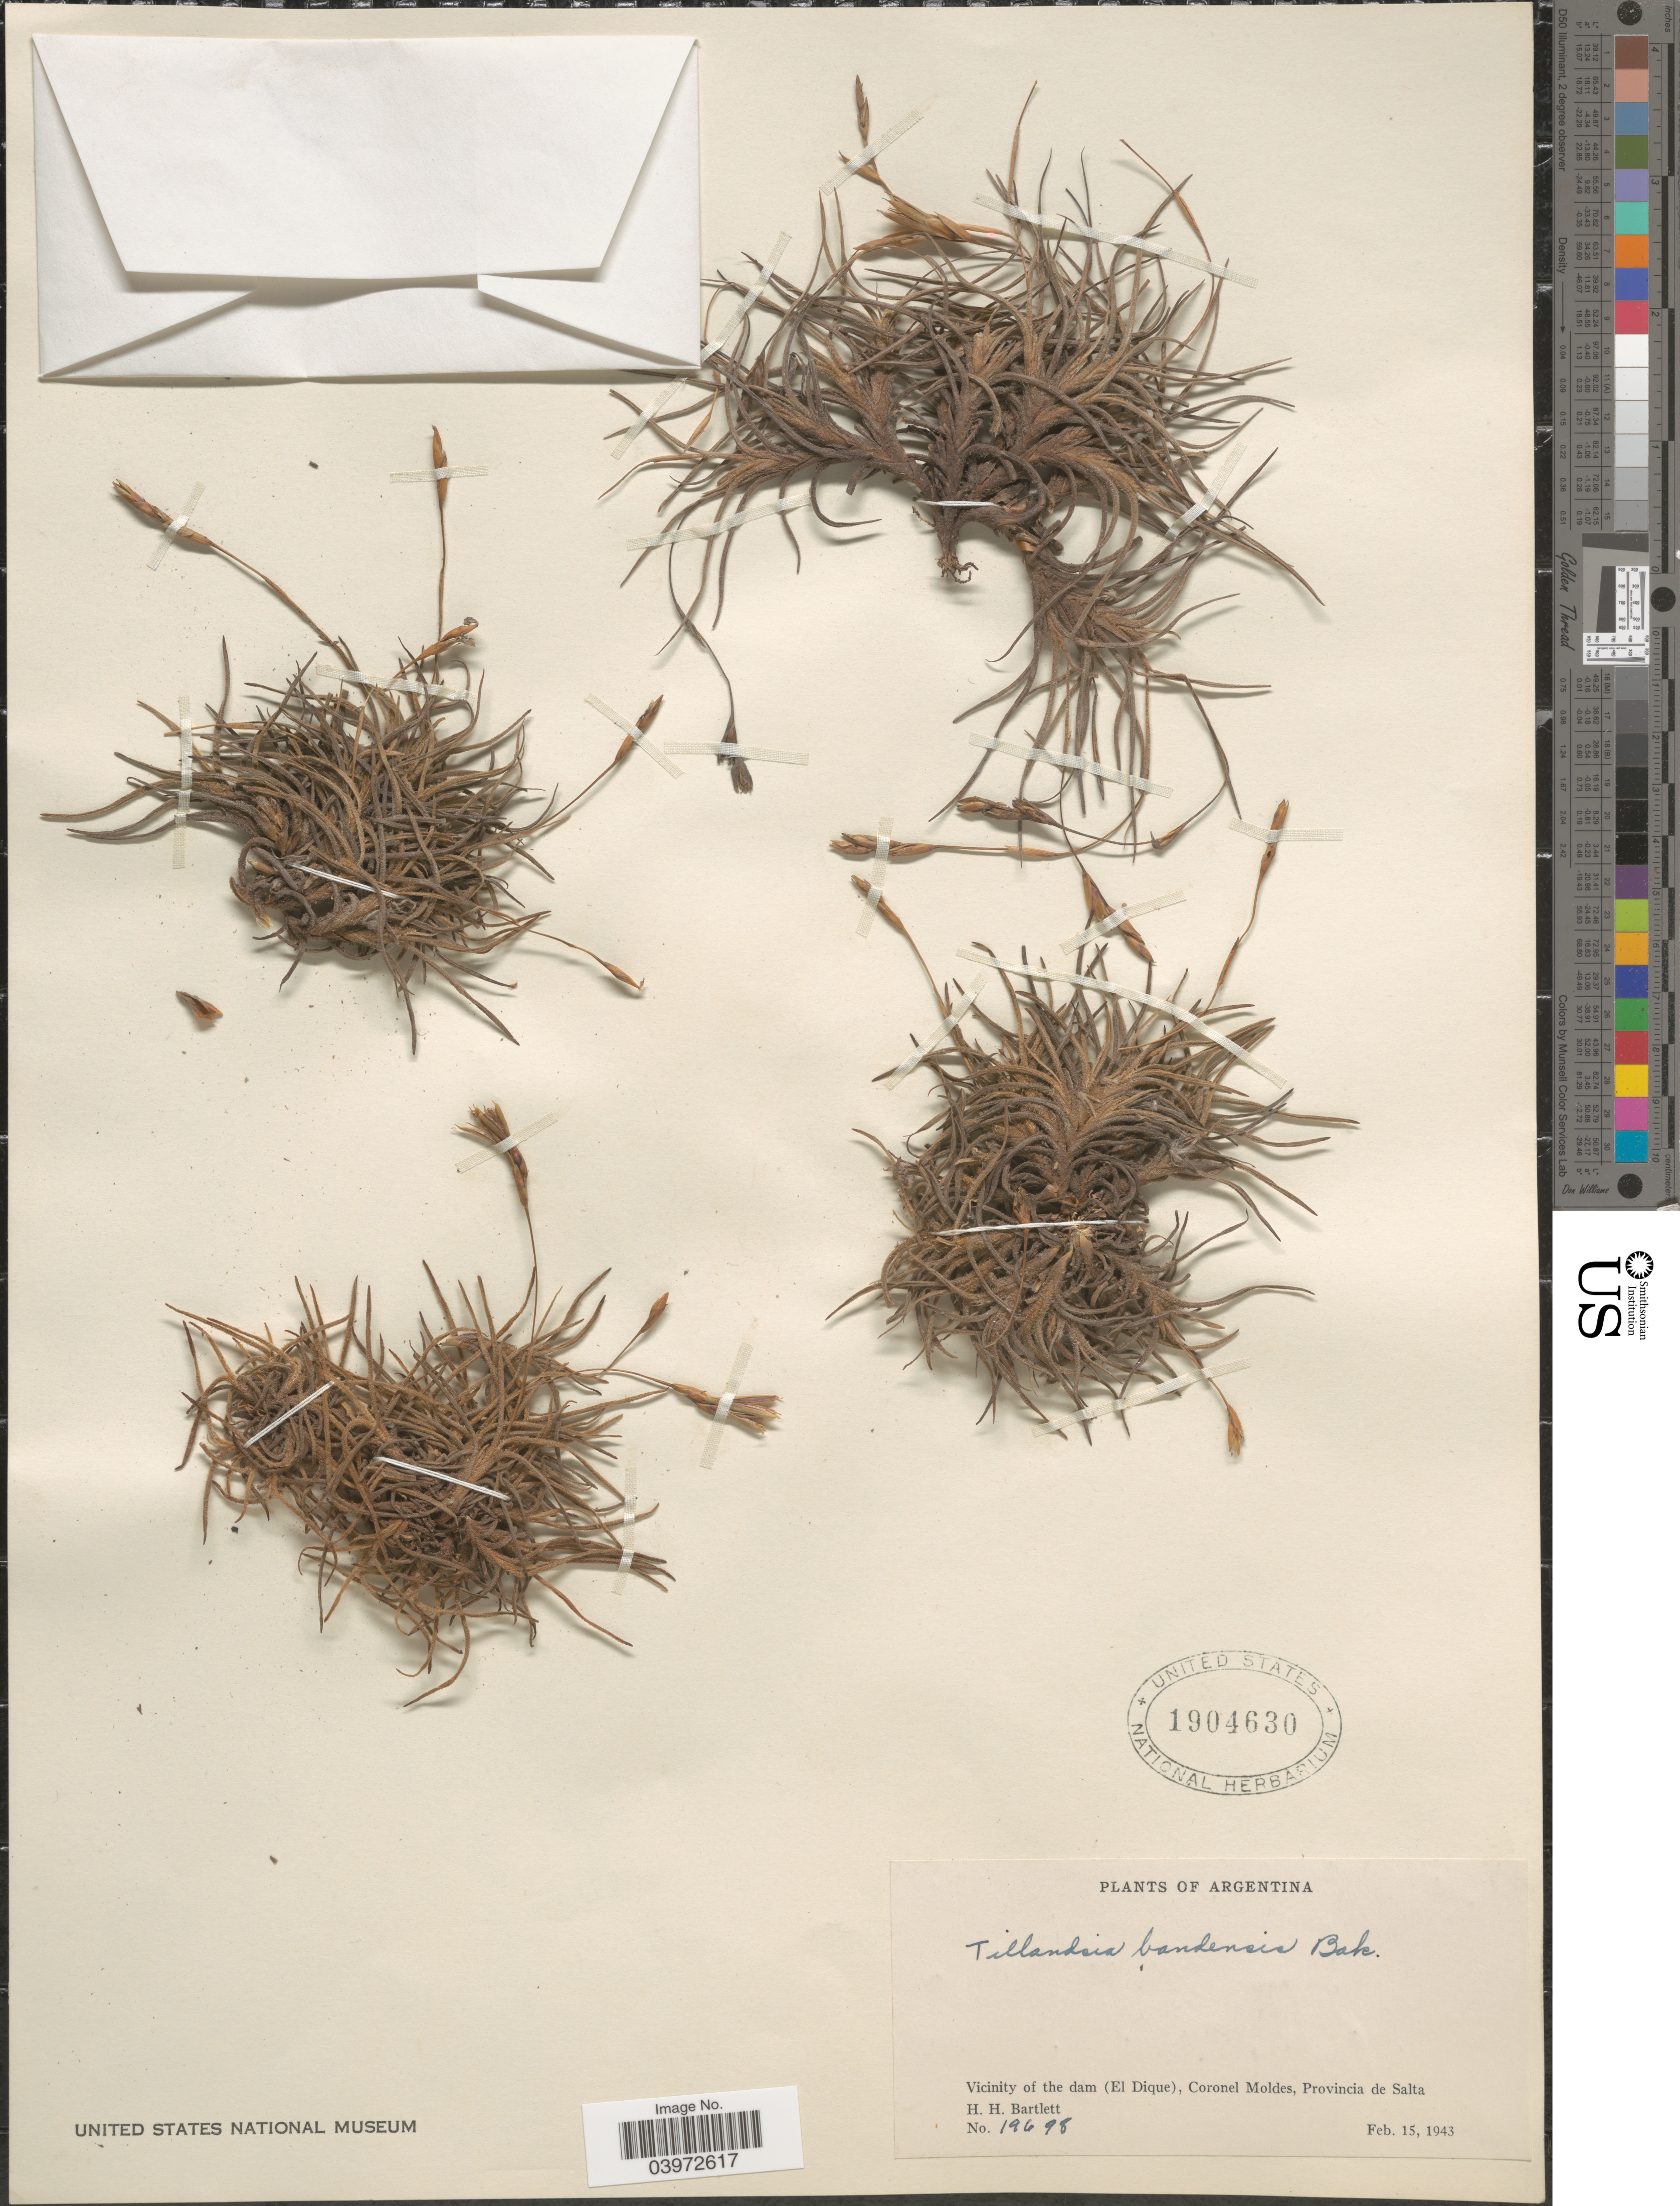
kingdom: Plantae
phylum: Tracheophyta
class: Liliopsida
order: Poales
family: Bromeliaceae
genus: Tillandsia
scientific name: Tillandsia bandensis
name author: Baker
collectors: H. H. Bartlett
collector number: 19698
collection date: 1943-02-15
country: Argentina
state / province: Salta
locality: Vicinity of the dam (El Dique), Coronel Moldes.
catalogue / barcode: US 1904630